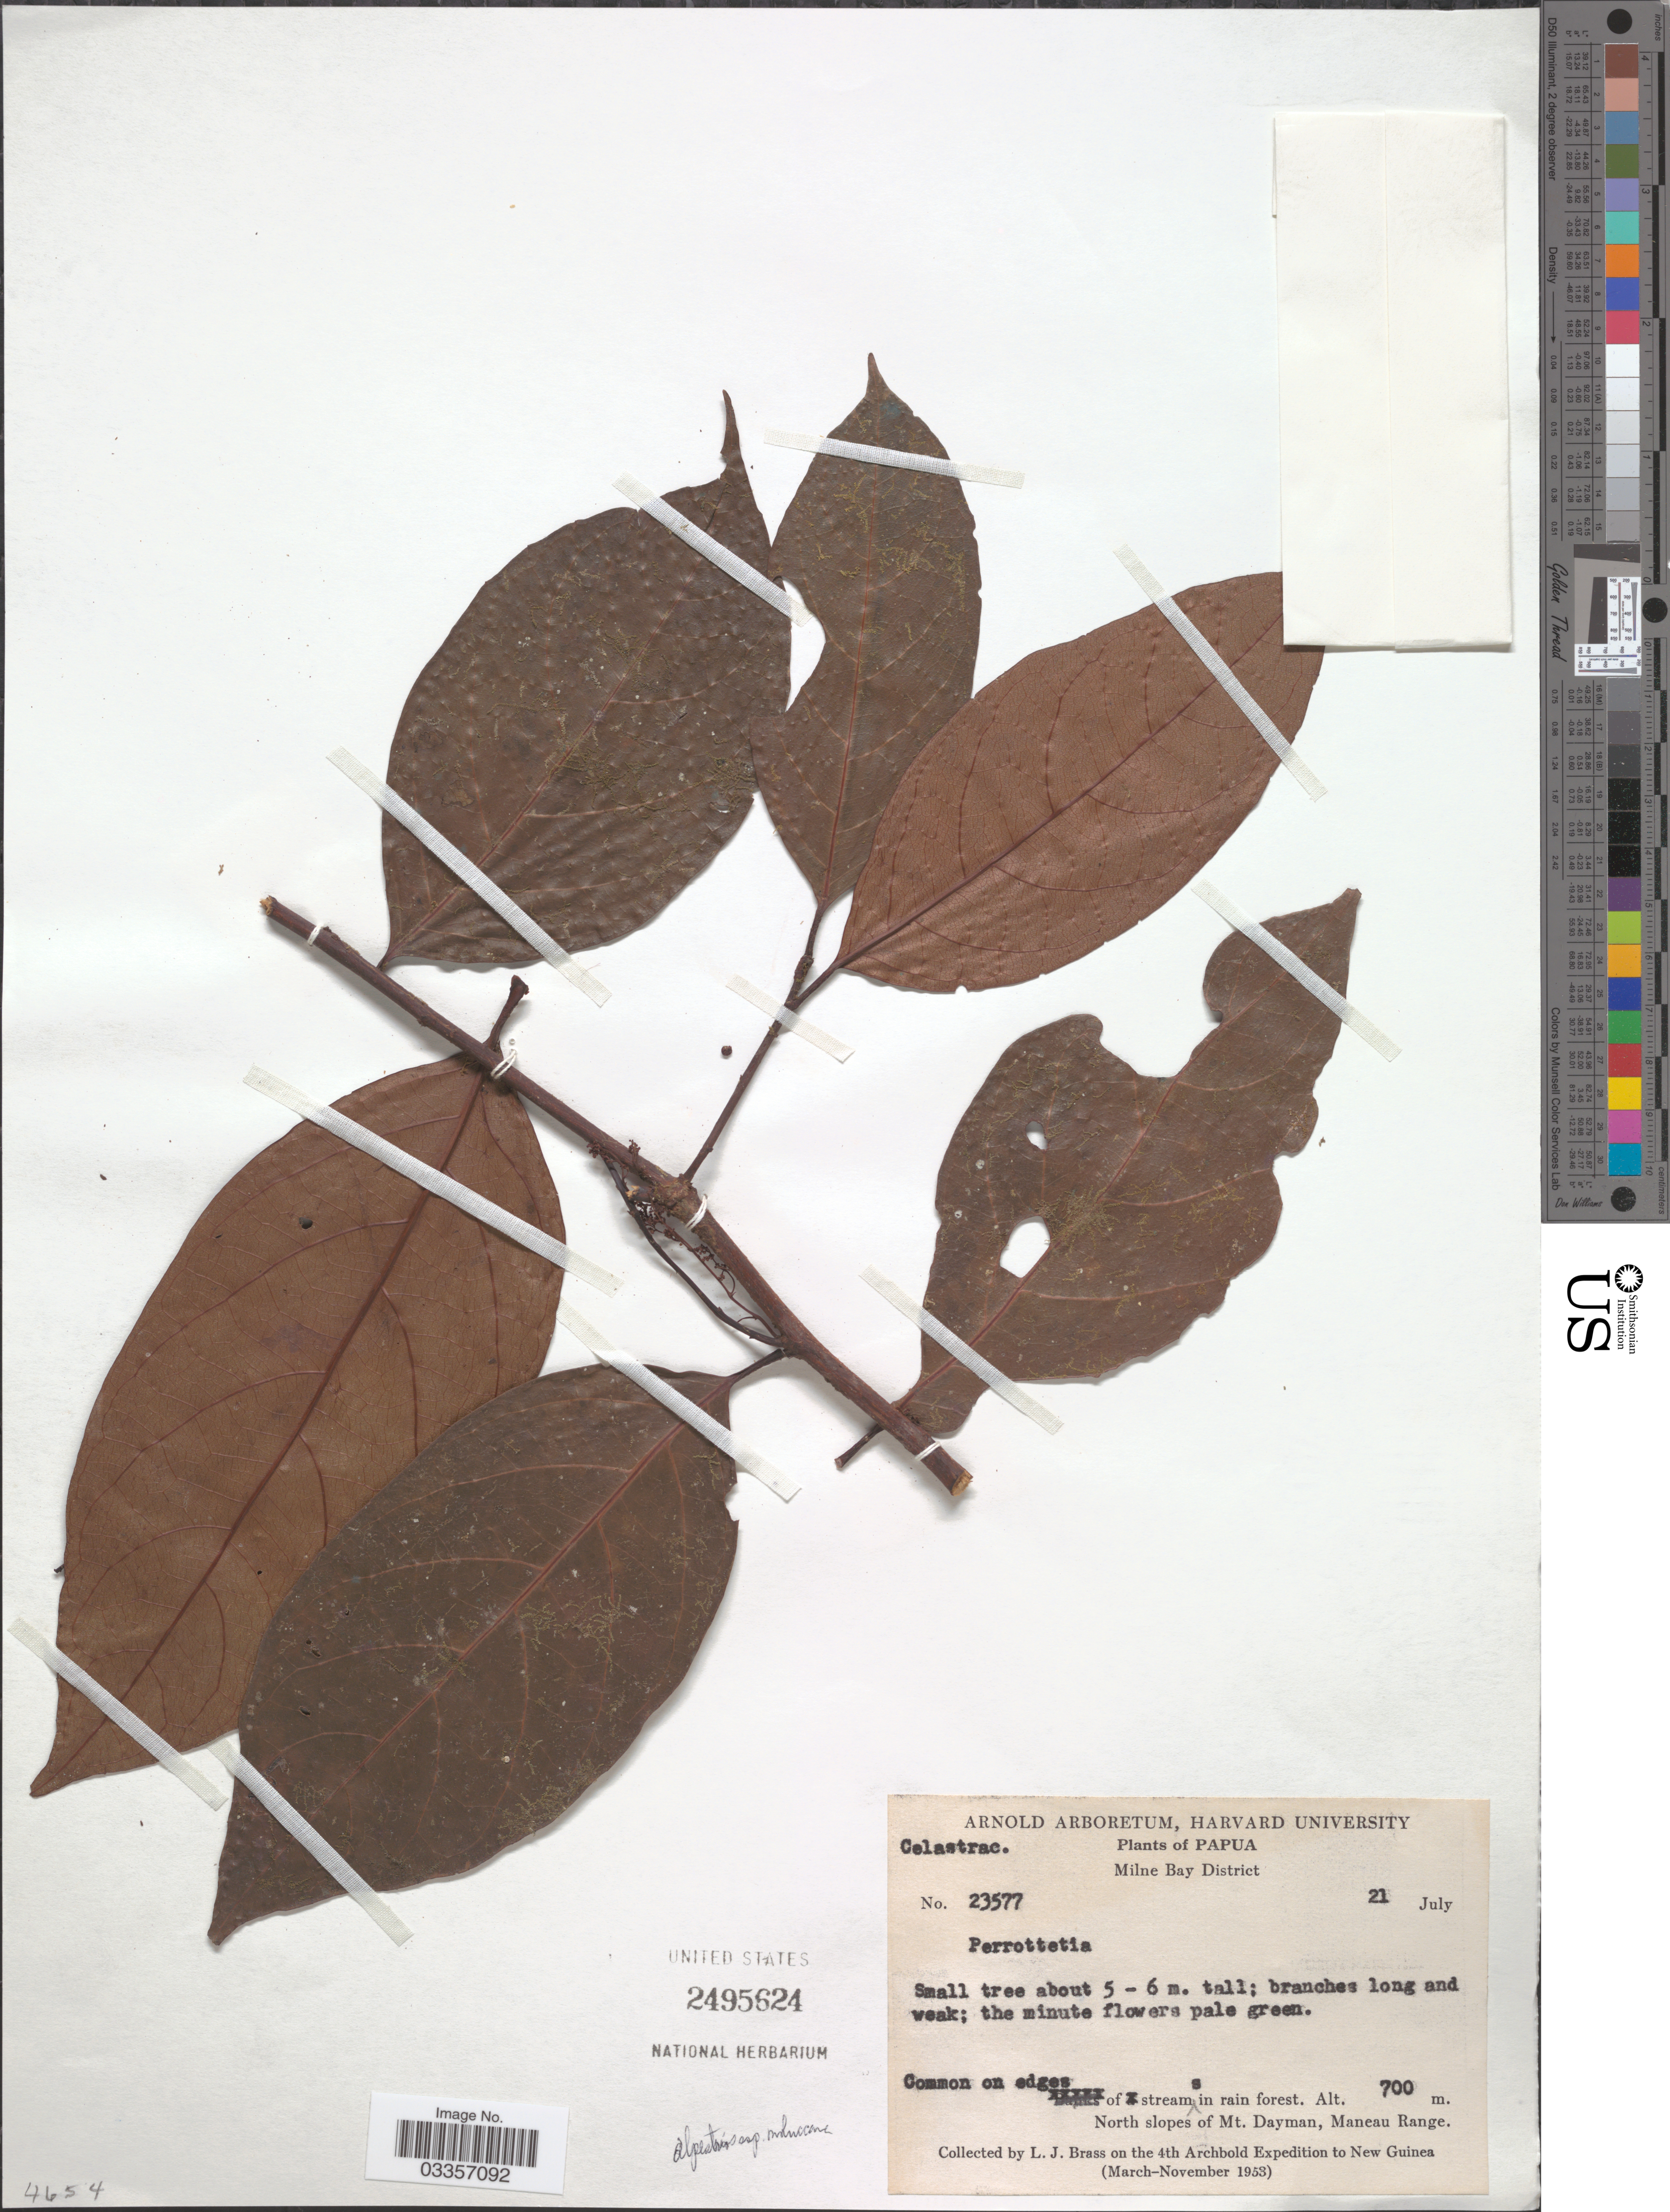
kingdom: Plantae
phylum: Tracheophyta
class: Magnoliopsida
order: Huerteales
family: Dipentodontaceae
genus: Perrottetia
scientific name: Perrottetia alpestris subsp. moluccana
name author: (Blume) Ding Hou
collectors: L. J. Brass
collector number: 23577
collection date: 1953-07-21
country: Papua New Guinea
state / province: Milne Bay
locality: Papua, Milne Bay District, Common on edges of streams in rain forest, North slopes of Mt. Dayman, Maneau Range, New Guinea.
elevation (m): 700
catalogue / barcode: US 2495624